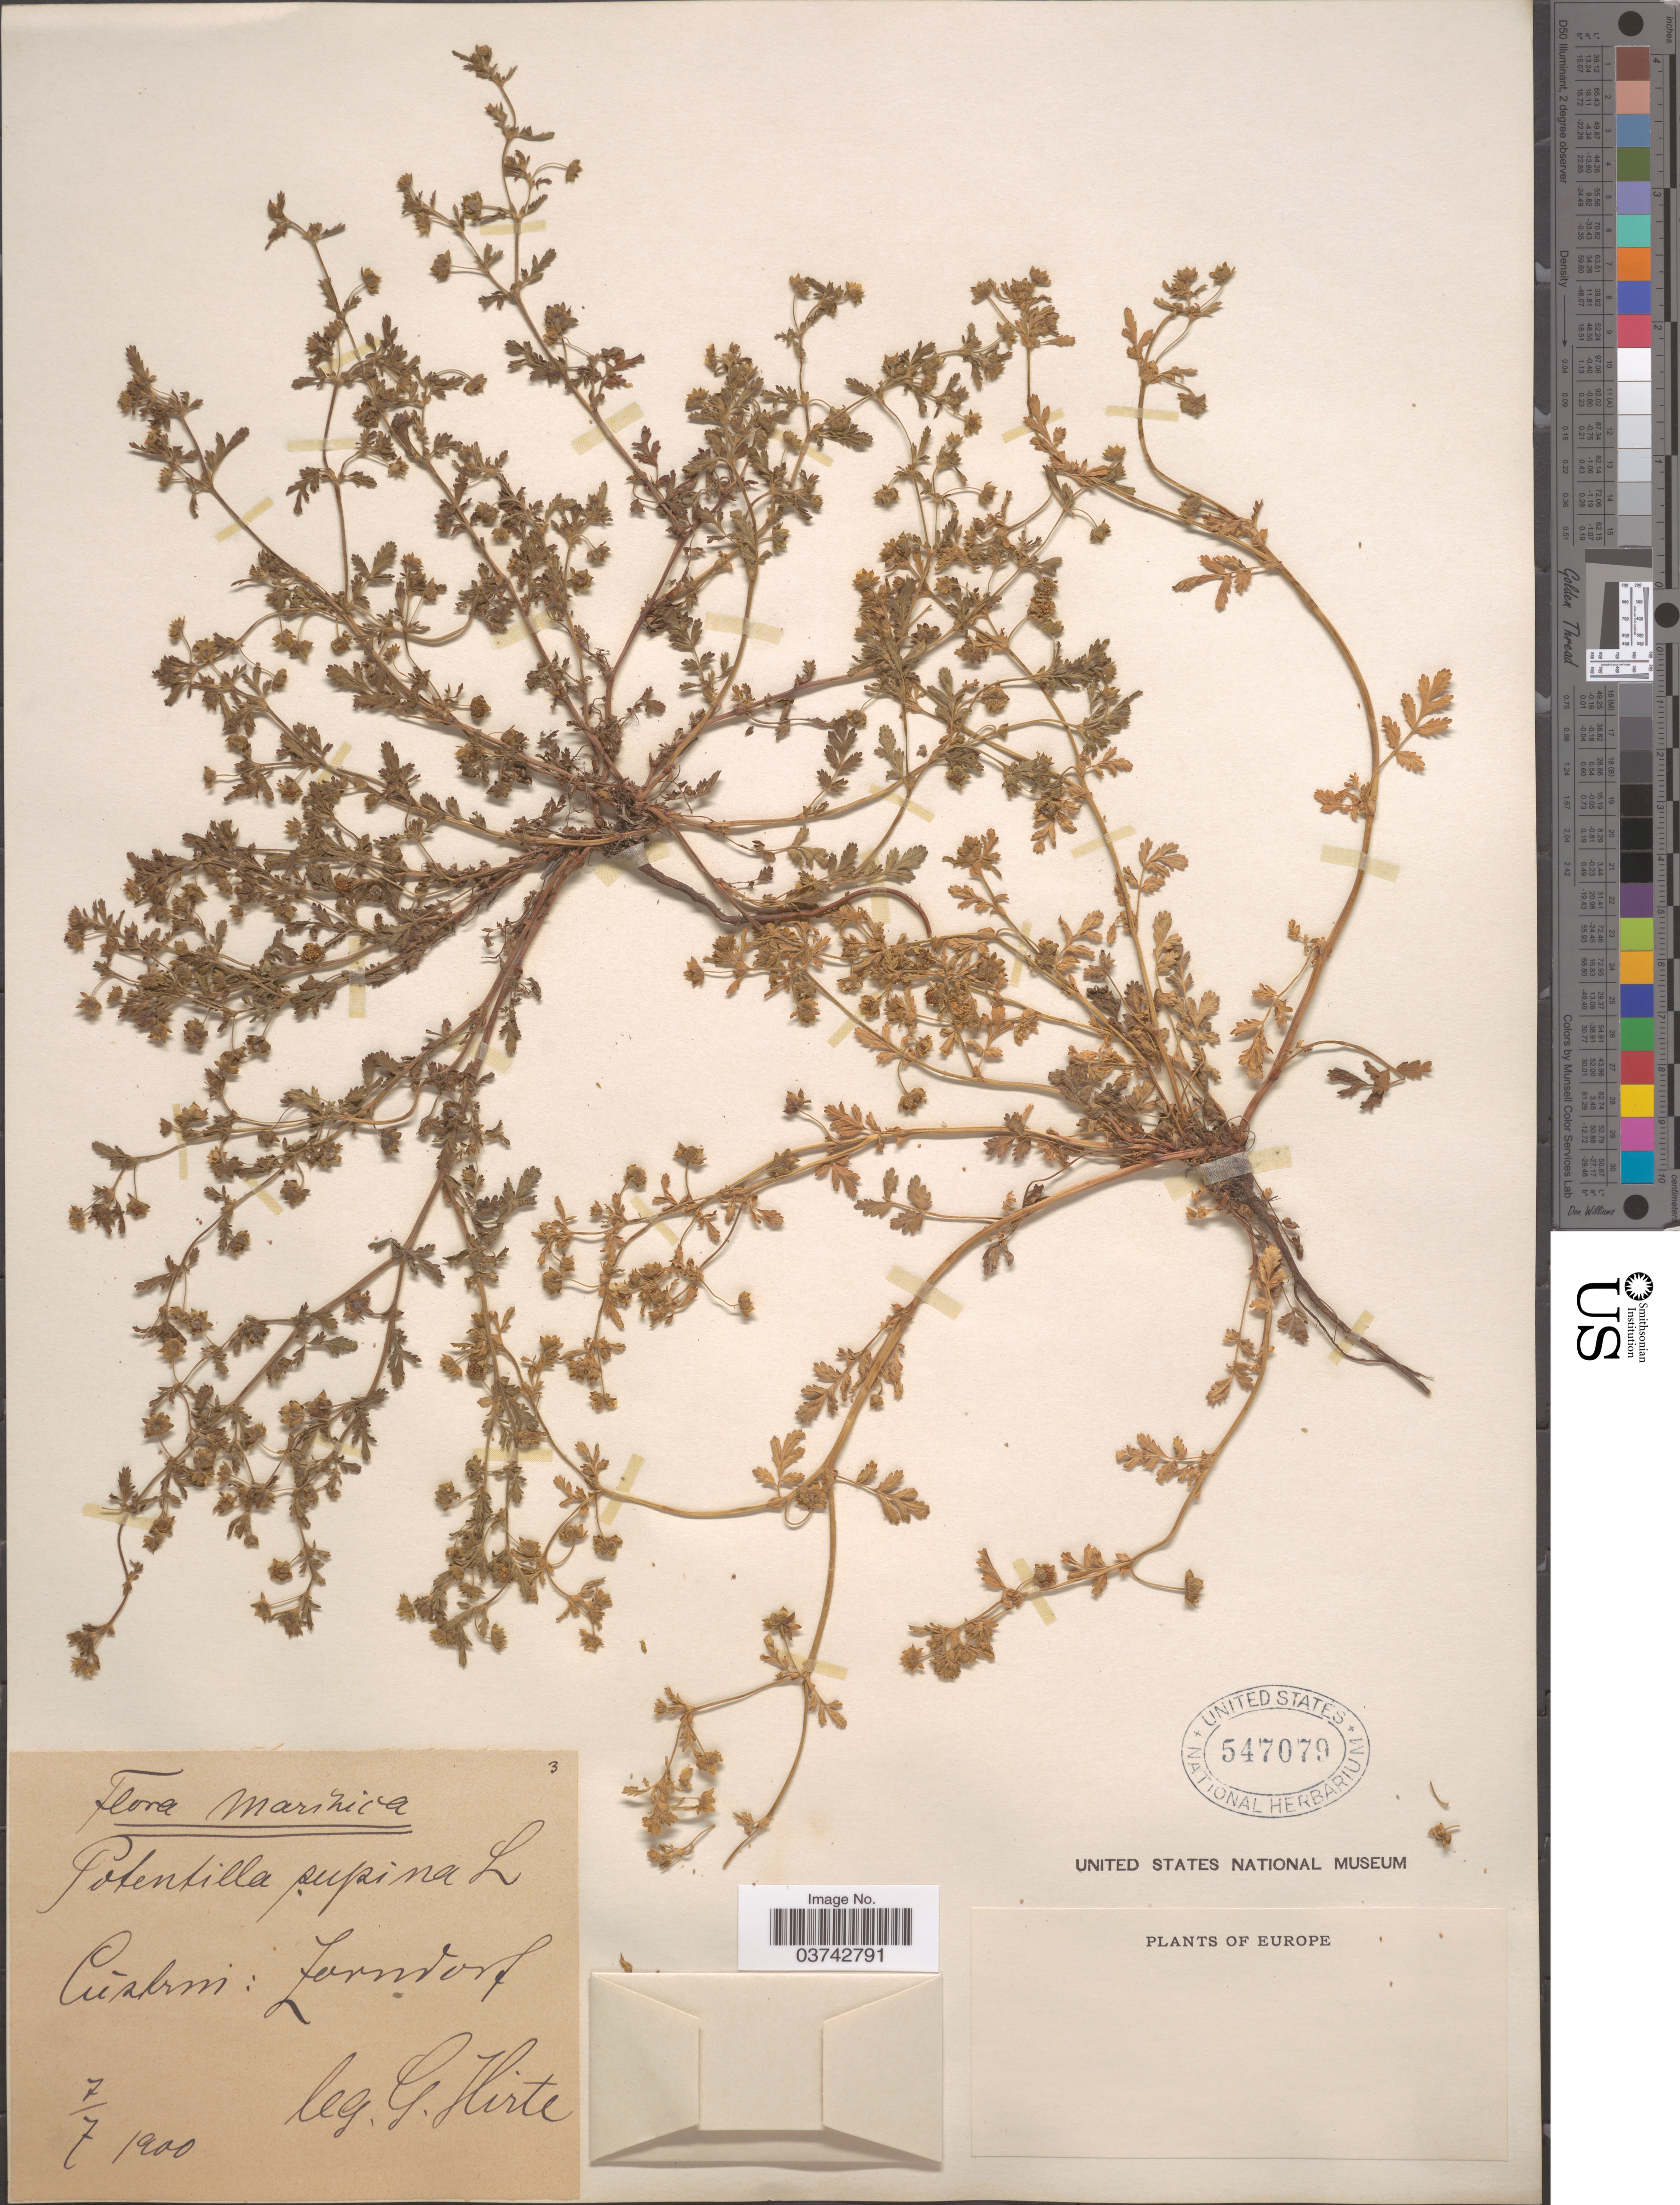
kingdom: Plantae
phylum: Tracheophyta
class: Magnoliopsida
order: Rosales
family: Rosaceae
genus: Potentilla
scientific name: Potentilla supina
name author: L.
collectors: G. Hirte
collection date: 1900-07-07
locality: Cusbim: Zorndorf. [interpreted]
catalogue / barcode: US 547079